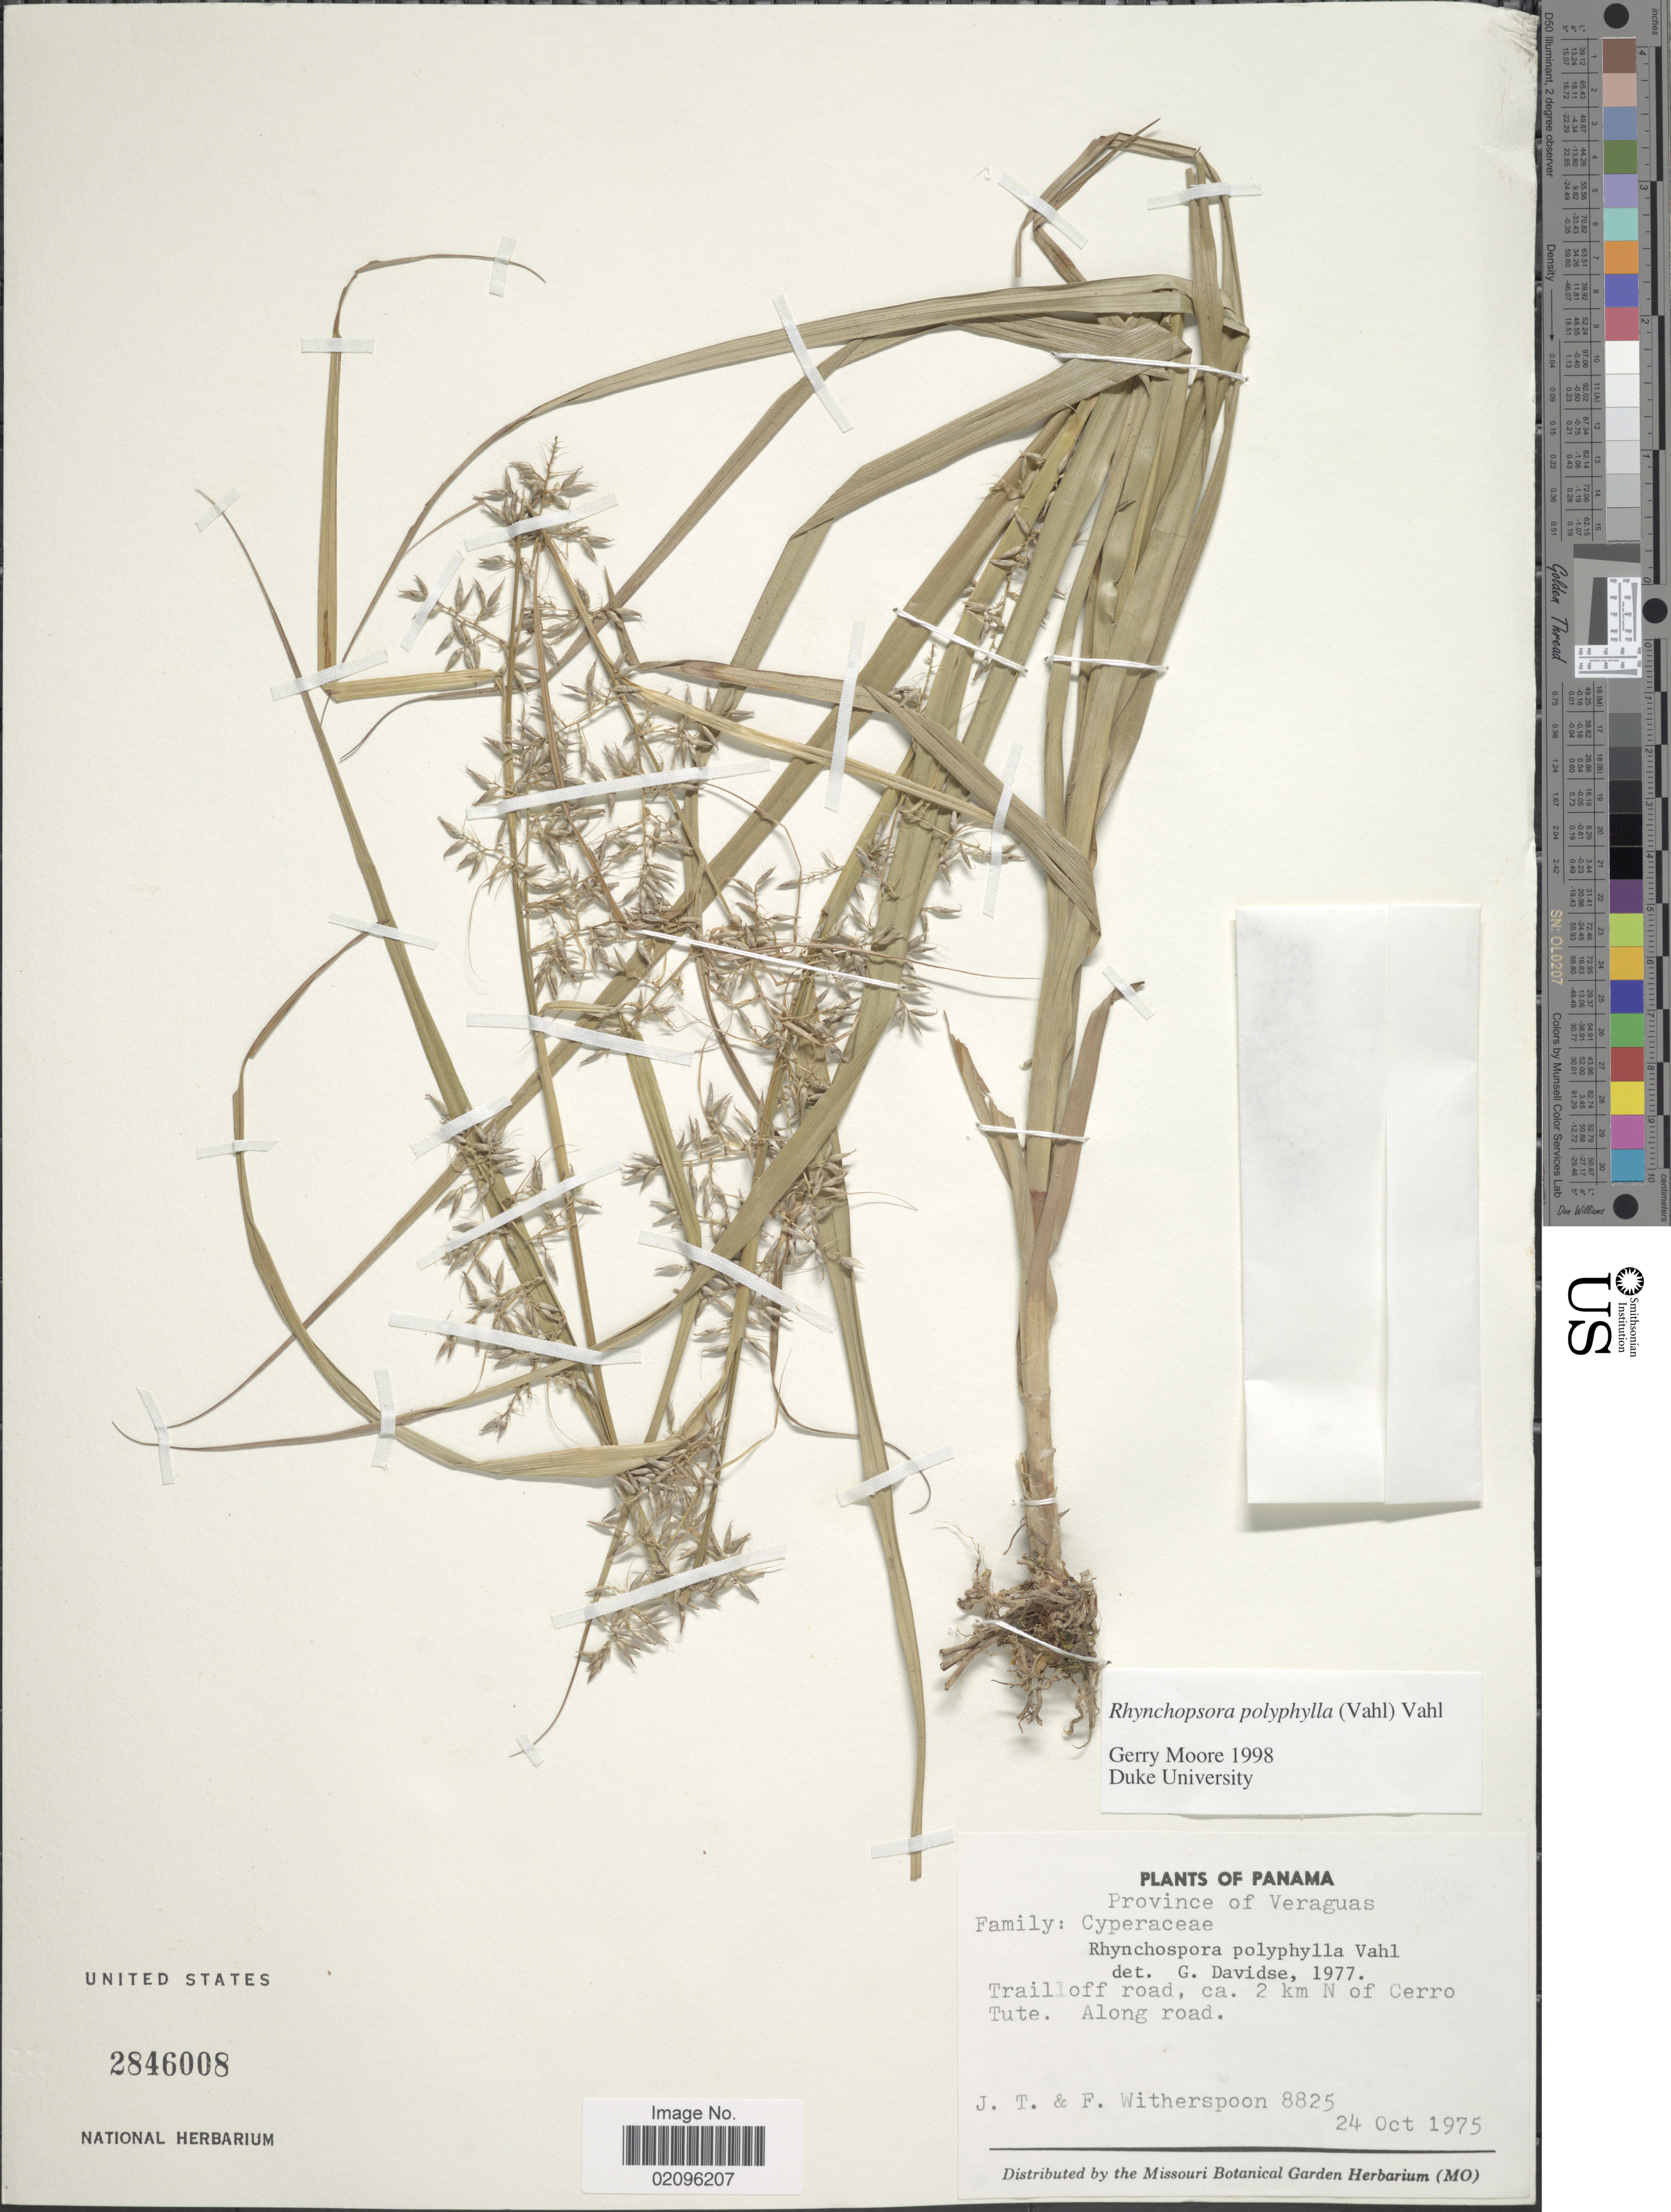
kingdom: Plantae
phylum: Tracheophyta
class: Liliopsida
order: Poales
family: Cyperaceae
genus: Rhynchospora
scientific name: Rhynchospora polyphylla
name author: (Vahl) Vahl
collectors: J. Witherspoon & F. Witherspoon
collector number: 8825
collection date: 1975-10-24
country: Panama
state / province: Veraguas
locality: Trail off road, ca. 2 km N of Cerro Tute, along road.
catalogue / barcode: US 2846008